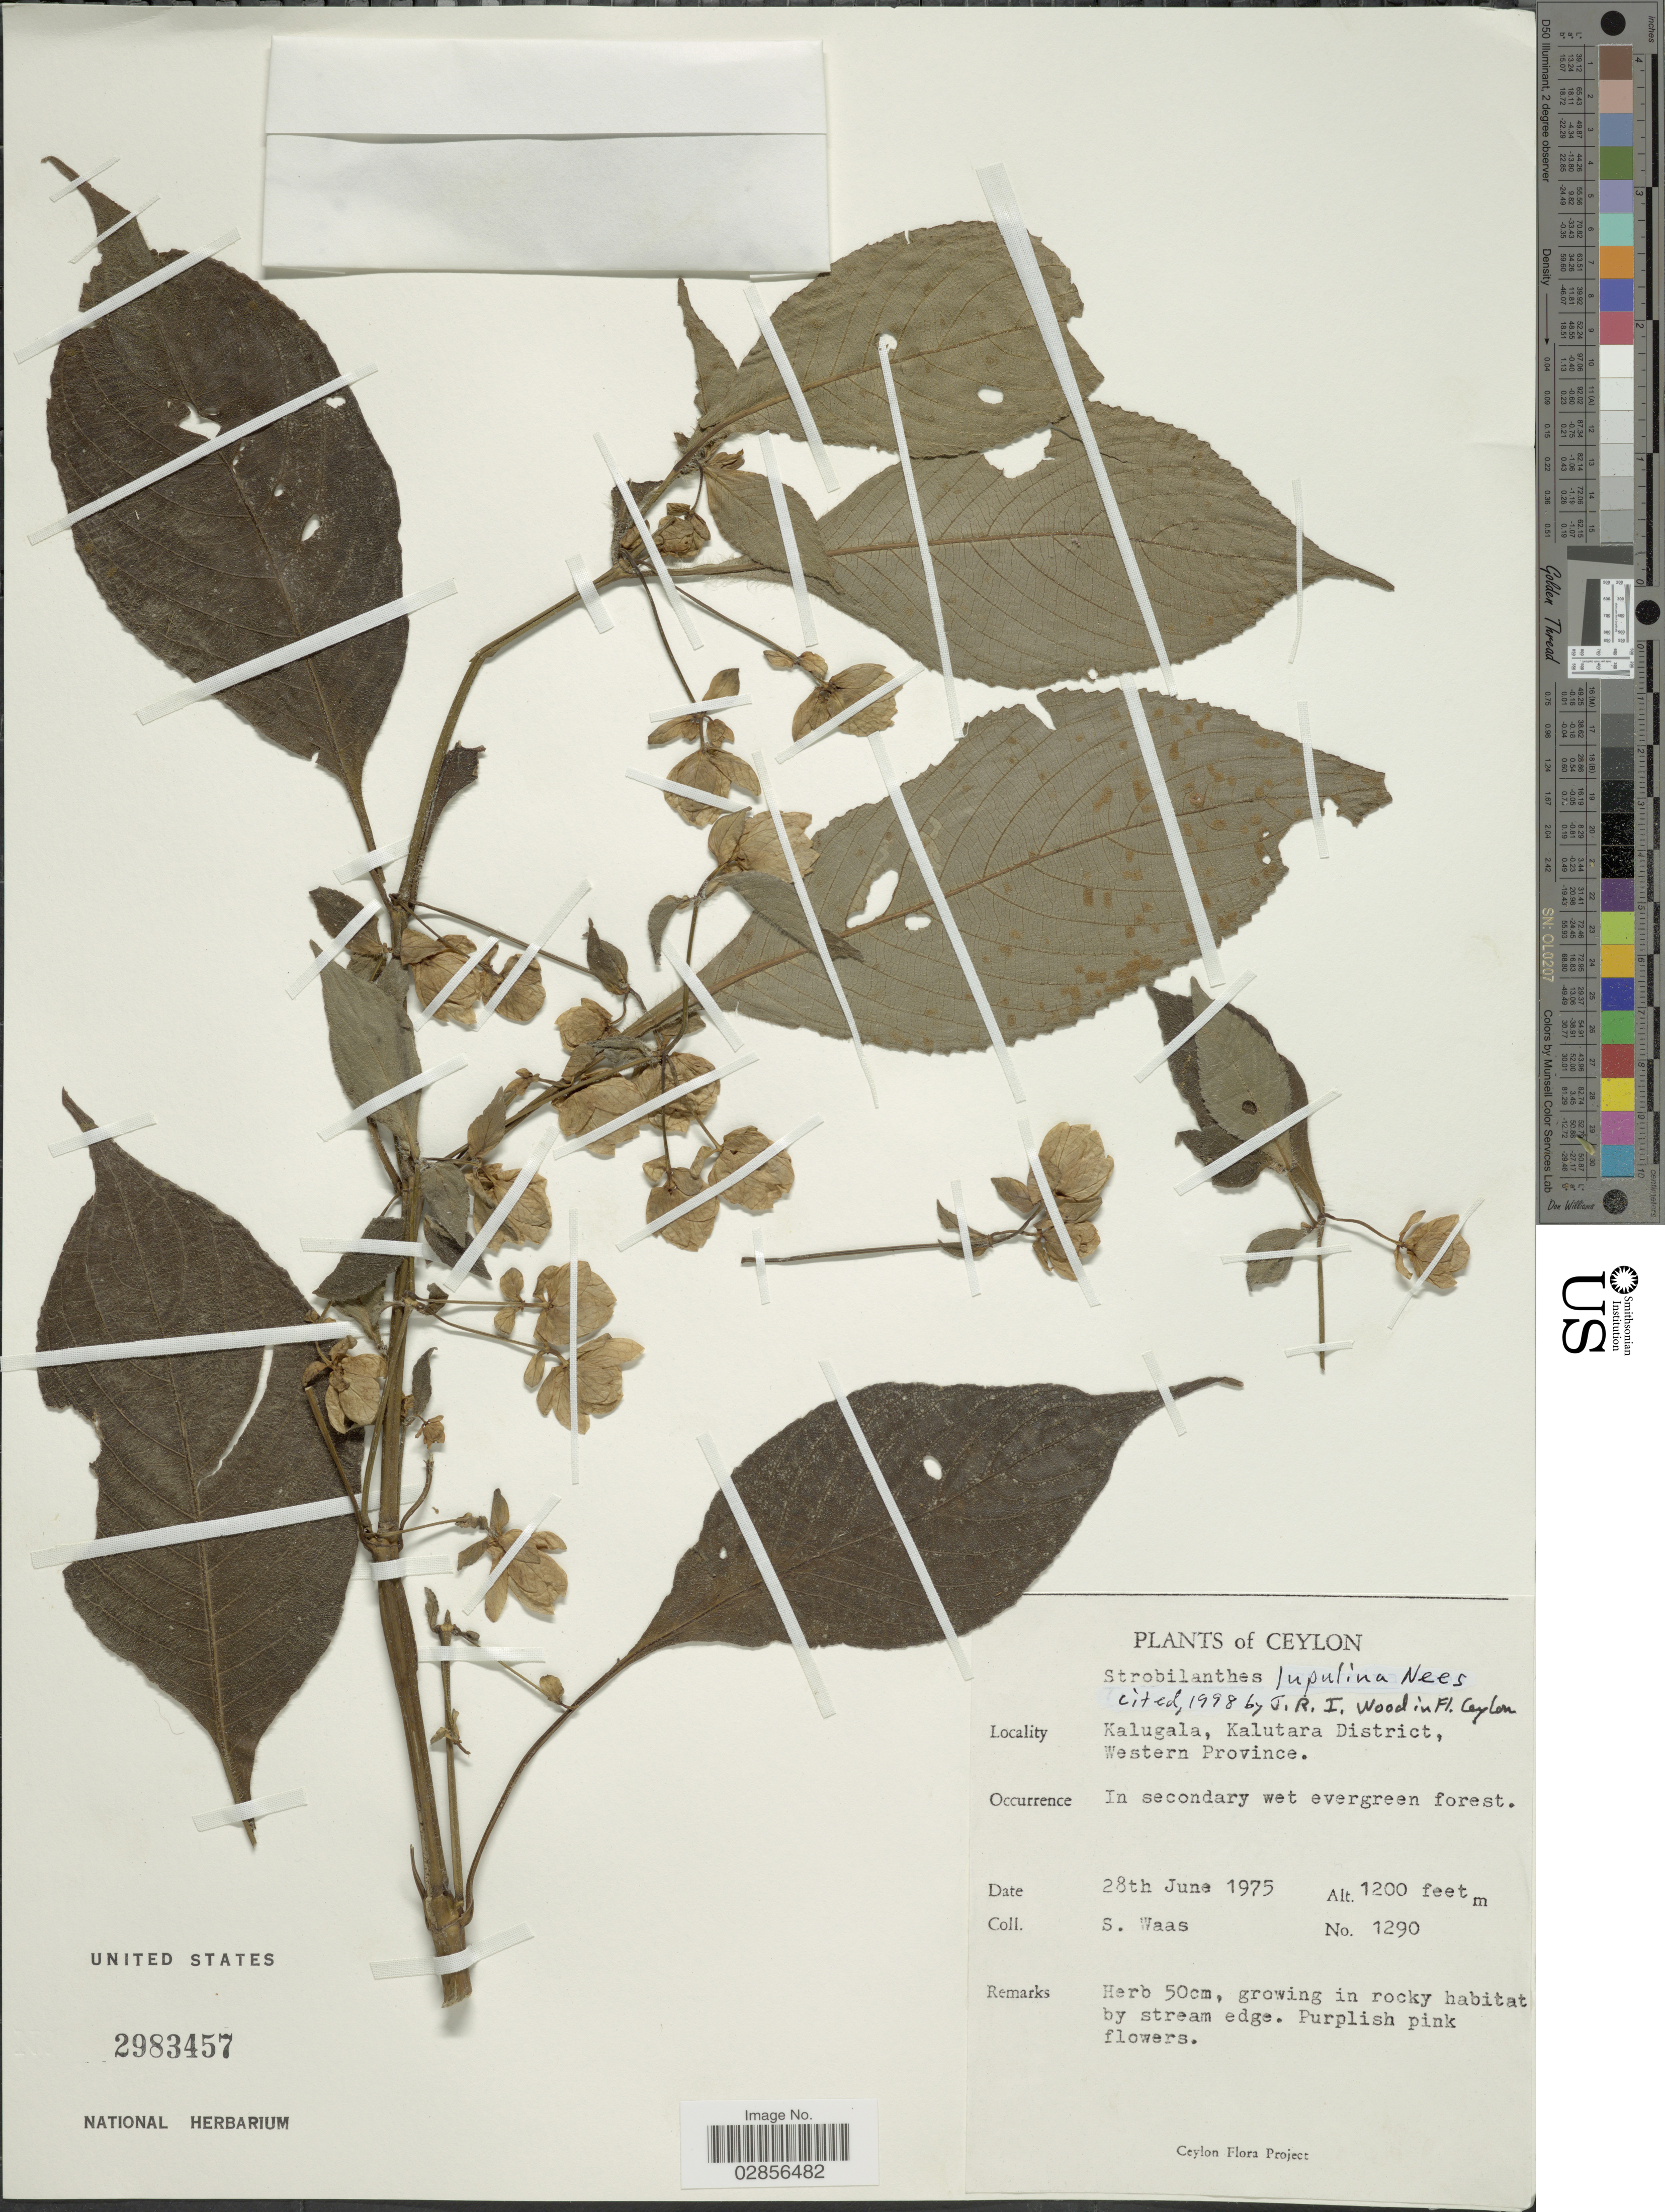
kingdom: Plantae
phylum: Tracheophyta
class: Magnoliopsida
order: Lamiales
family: Acanthaceae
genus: Strobilanthes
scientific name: Strobilanthes lupulina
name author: Nees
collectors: S. Waas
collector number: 1290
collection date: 1975-06-28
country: Sri Lanka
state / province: Western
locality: Ceylon. Kalugala, Kalutara District.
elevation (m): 366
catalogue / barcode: US 2983457